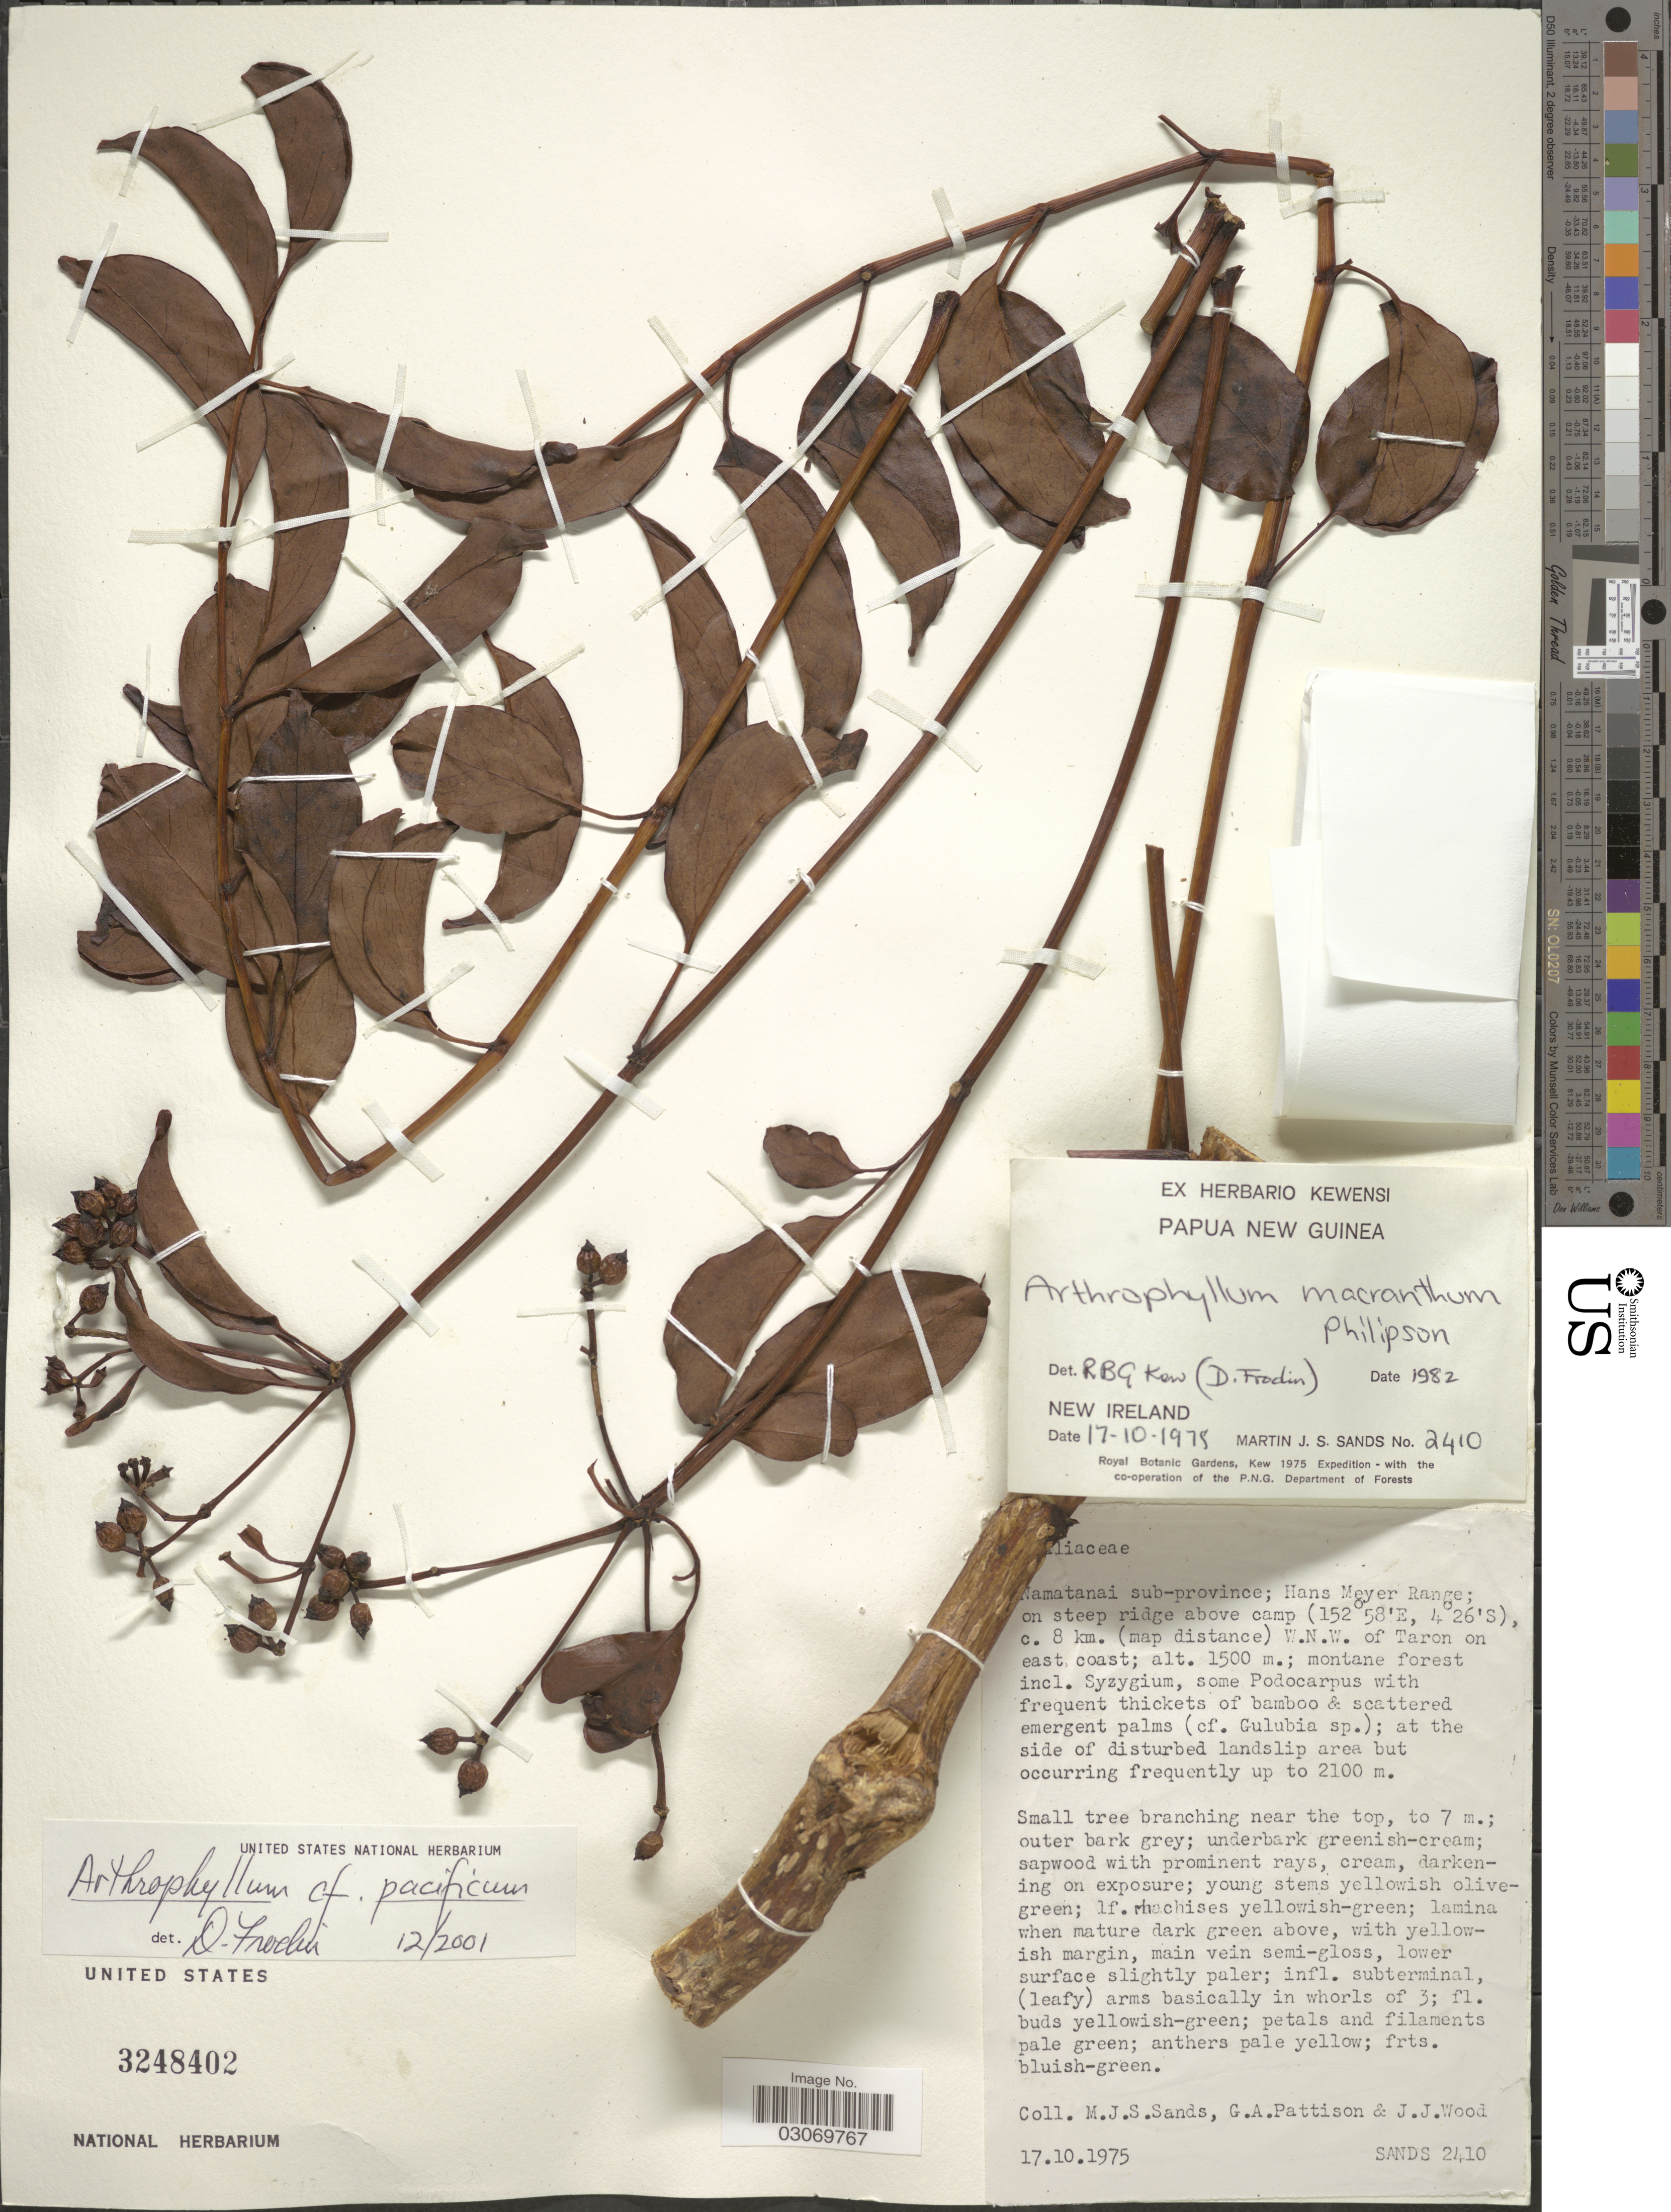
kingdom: Plantae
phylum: Tracheophyta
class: Magnoliopsida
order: Apiales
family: Araliaceae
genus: Arthrophyllum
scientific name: Arthrophyllum pacificum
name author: Philipson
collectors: M. Sands, G. Pattison & J. Wood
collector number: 2410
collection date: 1975-10-17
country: Papua New Guinea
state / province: New Ireland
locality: Namatanai sub-province; Hans Meyer Range; on steep ridge above camp c. 8 km. (map distance) W.N.W. of Taron on east coast.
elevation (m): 1500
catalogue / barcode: US 3248402